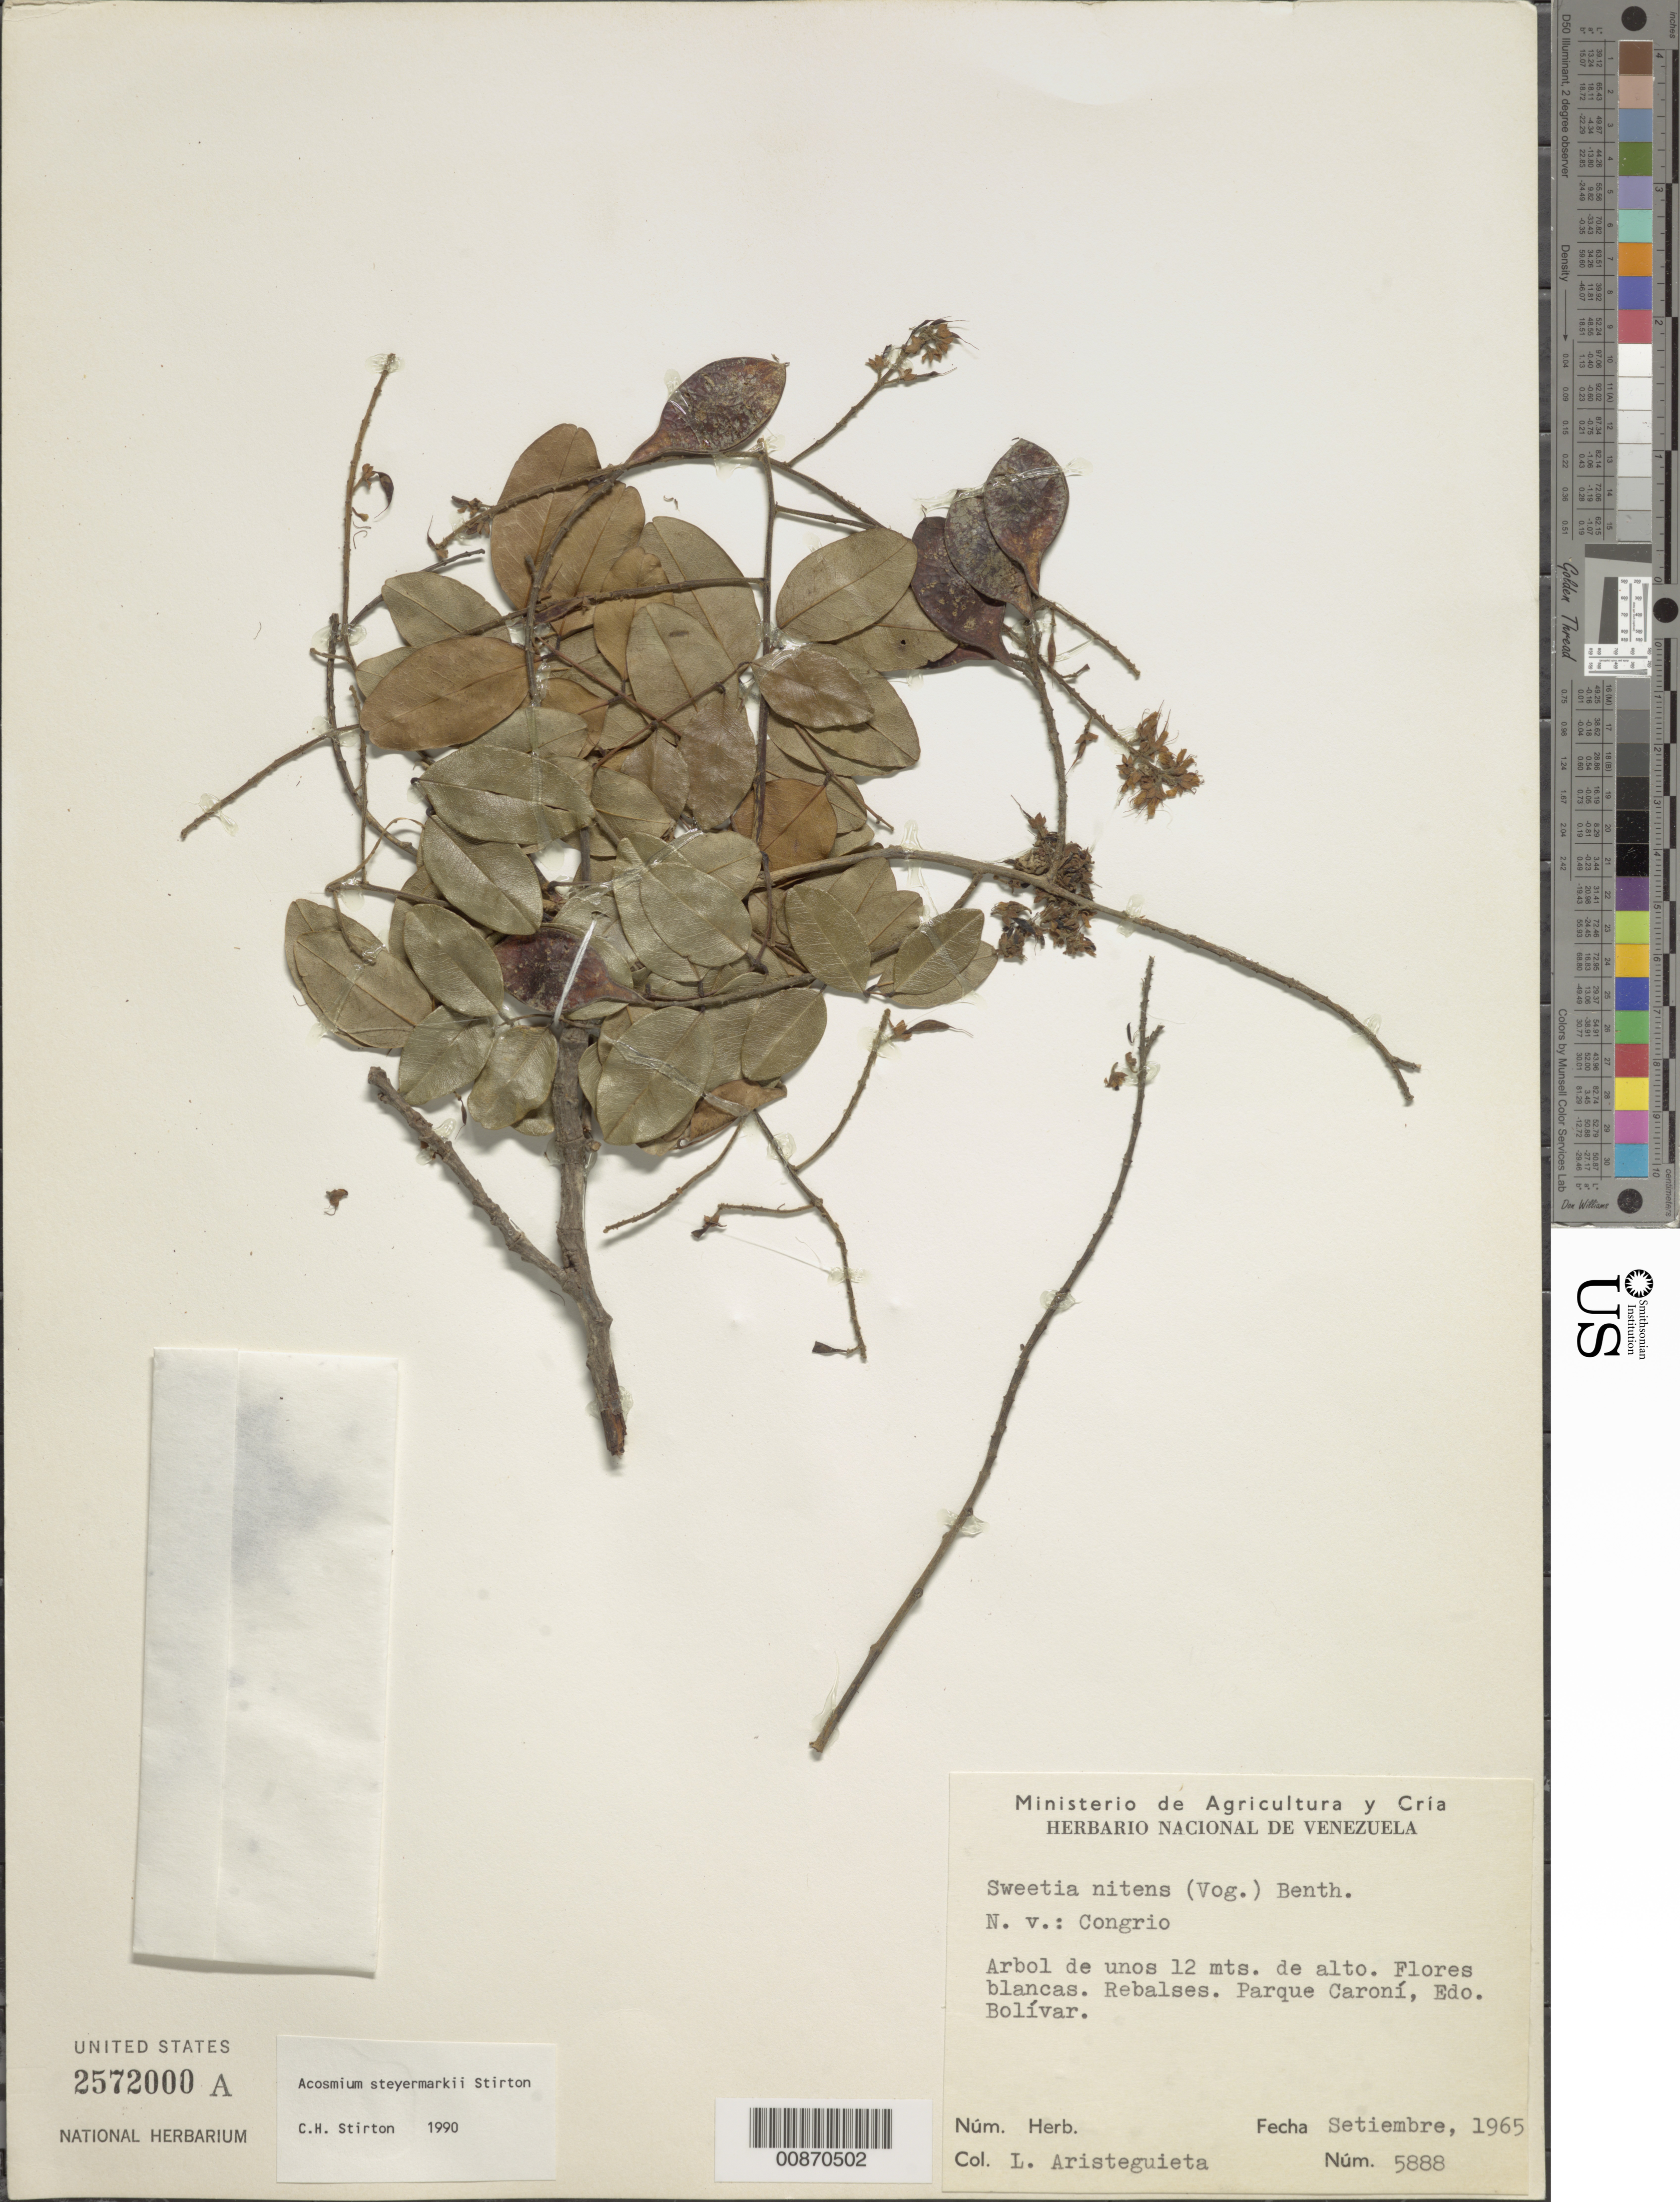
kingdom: Plantae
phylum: Tracheophyta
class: Magnoliopsida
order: Fabales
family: Fabaceae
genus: Acosmium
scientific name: Acosmium steyermarkii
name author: C.H. Stirt.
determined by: Stirton, Charles H.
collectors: L. Aristeguieta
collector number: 5888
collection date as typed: Sep-65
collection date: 1965-09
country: Venezuela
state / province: Bolívar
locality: Parque Caroní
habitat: Rebalses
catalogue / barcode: US 2572000A